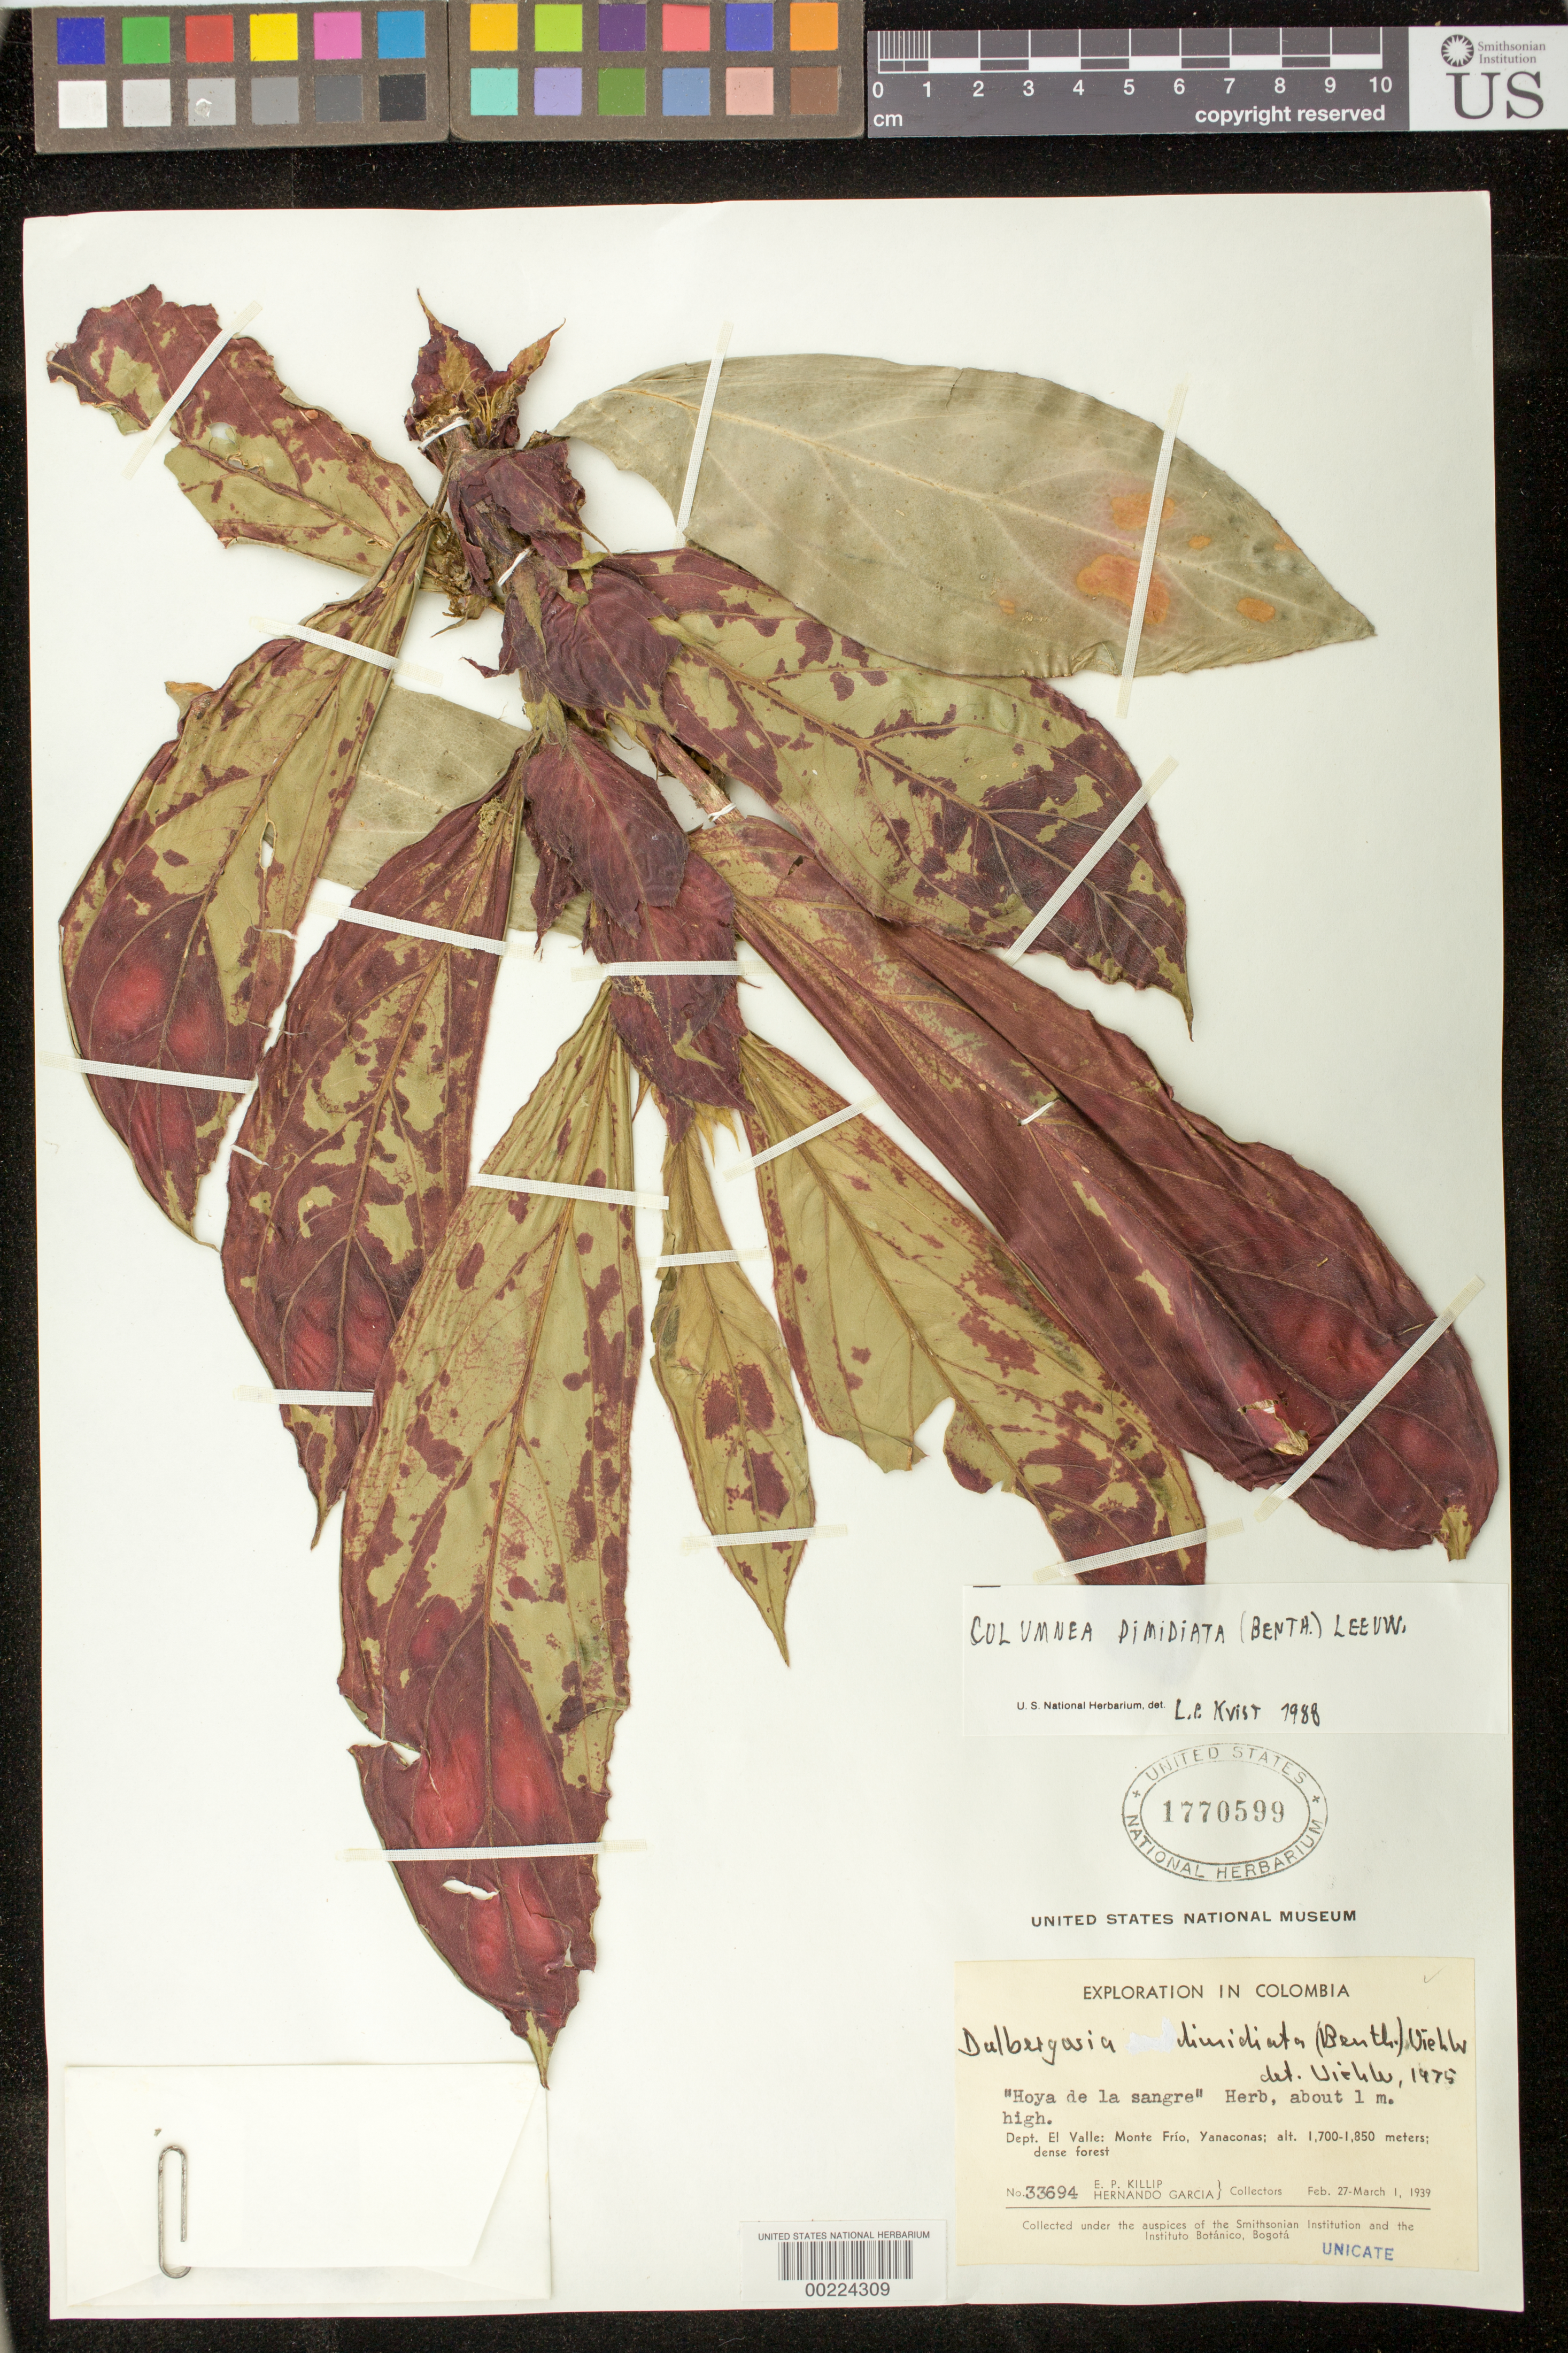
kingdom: Plantae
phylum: Tracheophyta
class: Magnoliopsida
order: Lamiales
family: Gesneriaceae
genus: Columnea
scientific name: Columnea dimidiata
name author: (Benth.) Kuntze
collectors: E. P. Killip & H. Garcia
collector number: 33694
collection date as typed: Feb-Mar 1939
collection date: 1939-02/1939-03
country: Colombia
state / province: Valle del Cauca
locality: Monte Frio, Yanaconas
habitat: Dense forest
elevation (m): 1700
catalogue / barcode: US 1770599